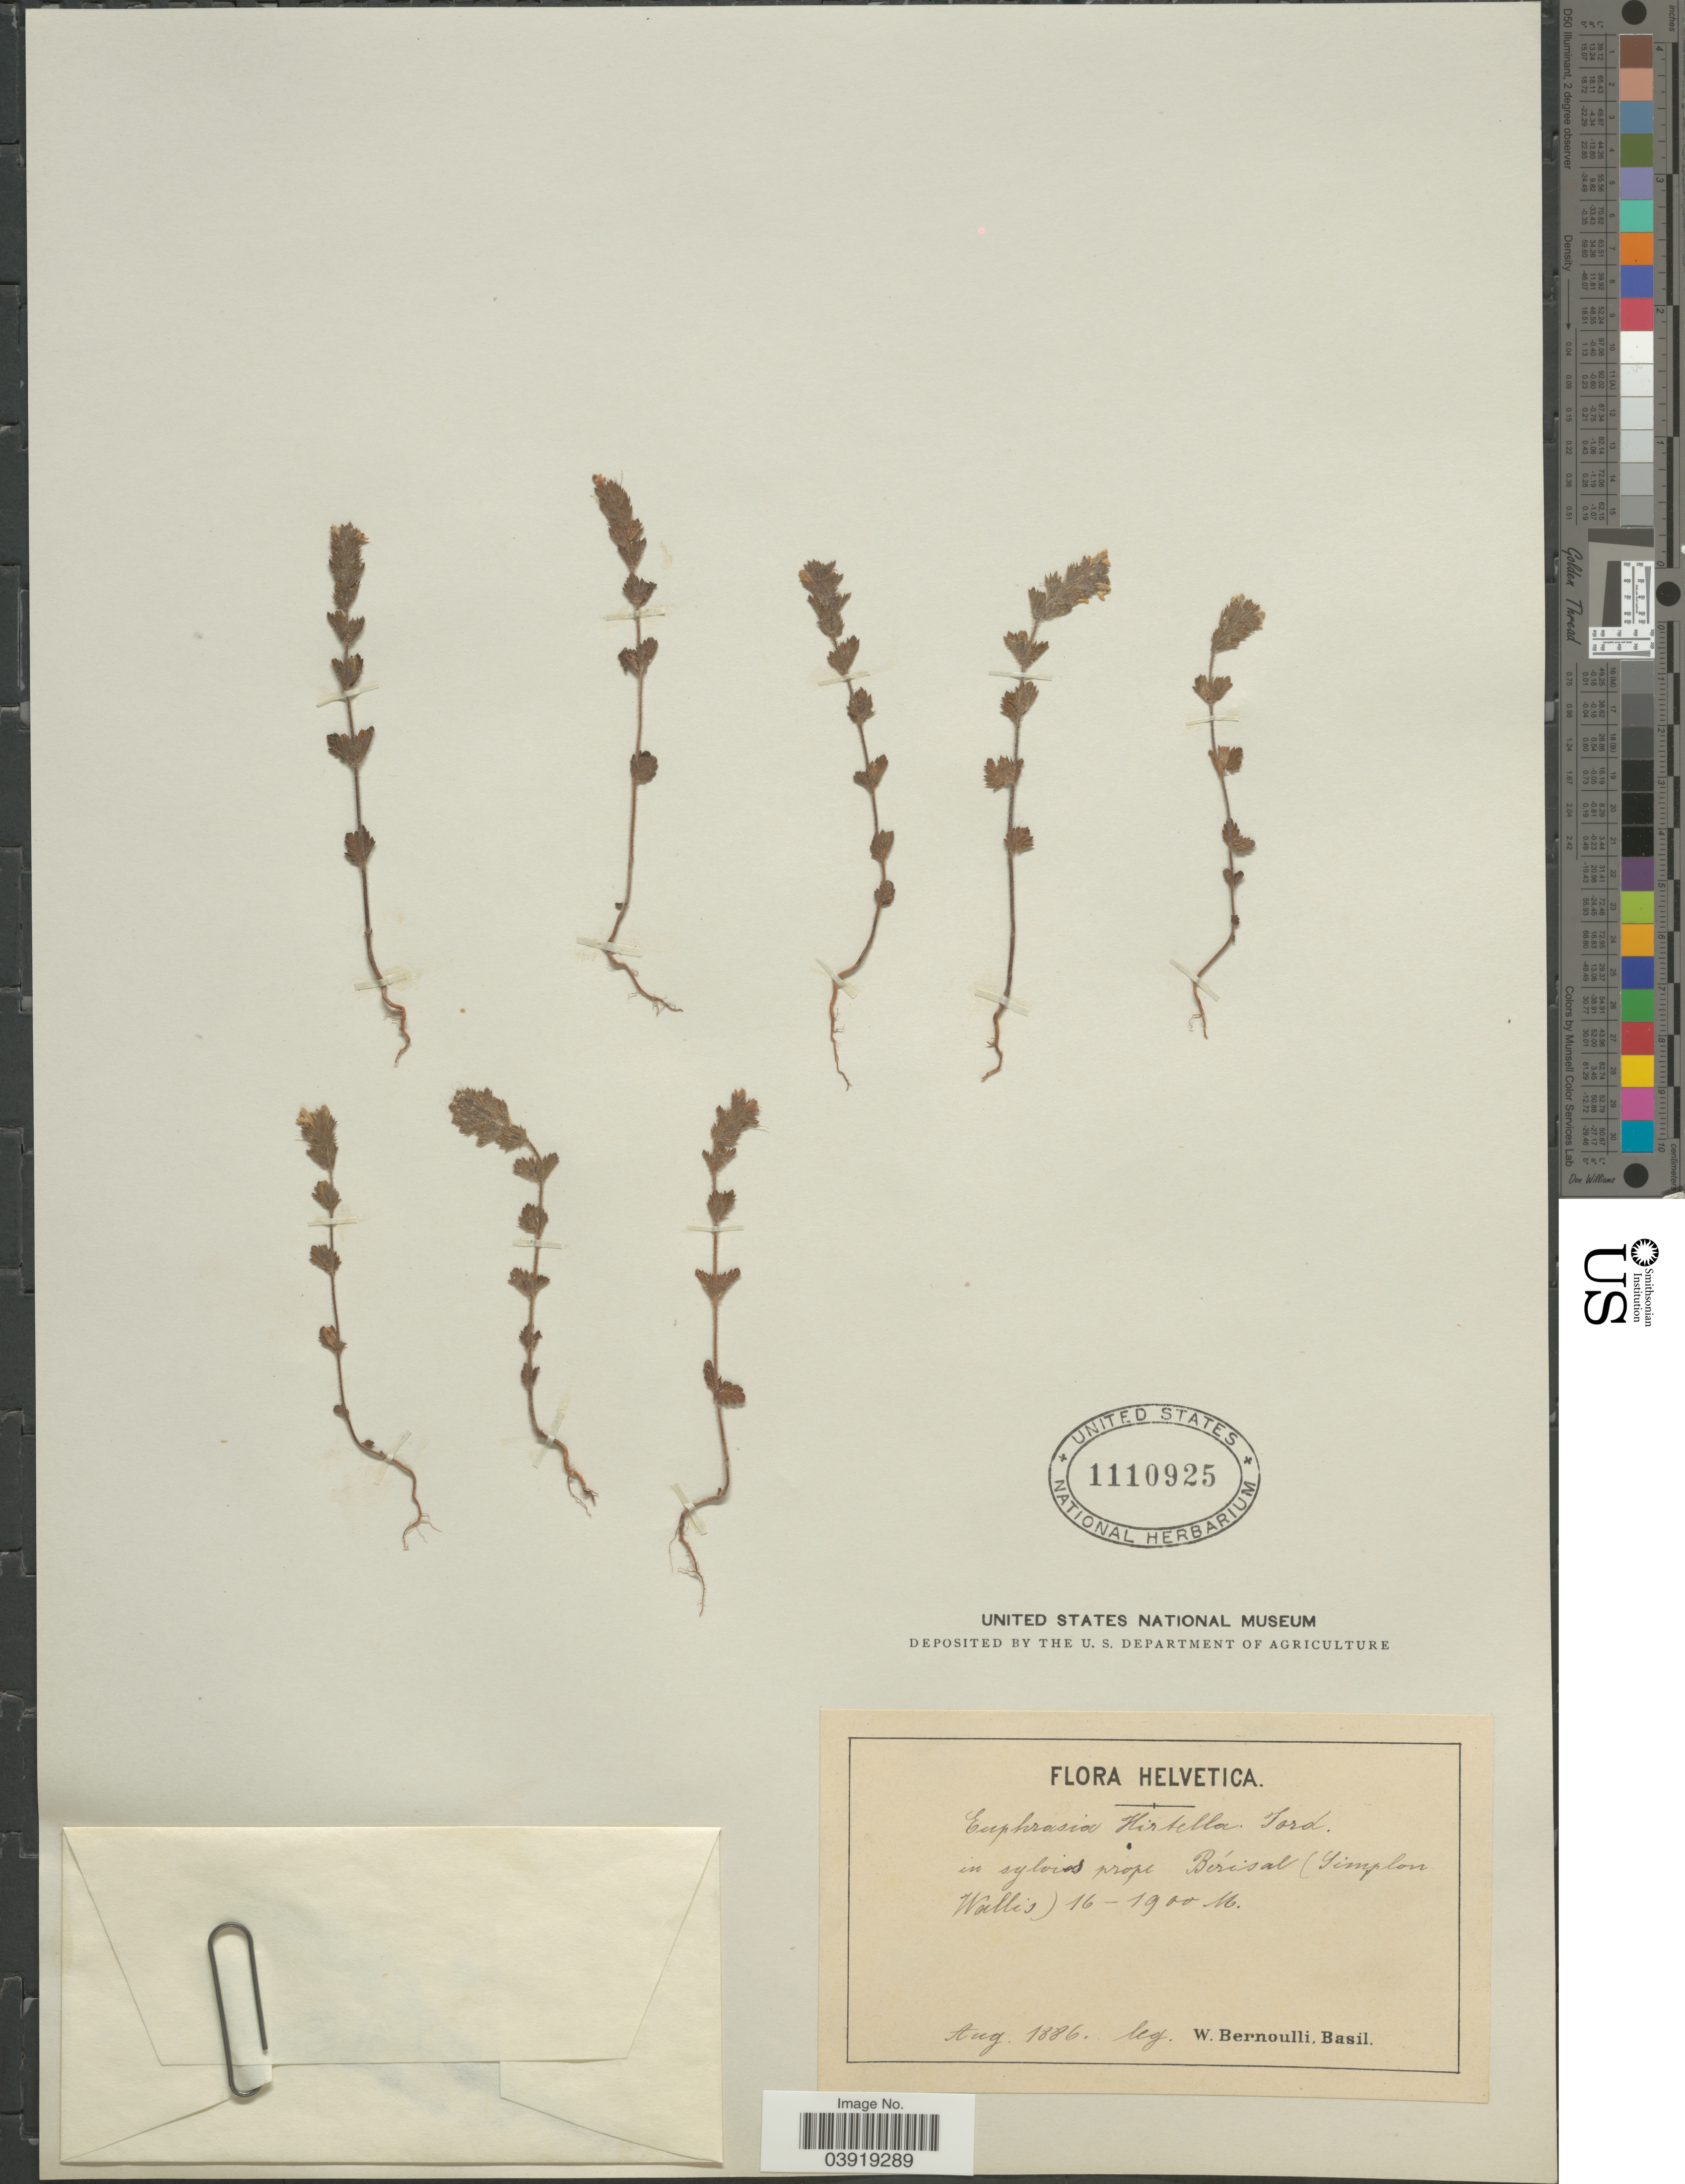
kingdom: Plantae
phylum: Tracheophyta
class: Magnoliopsida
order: Lamiales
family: Orobanchaceae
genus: Euphrasia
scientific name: Euphrasia hirtella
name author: Jord. ex Reut.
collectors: W. Bernoulli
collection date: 1886-08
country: Switzerland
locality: Helvetica. In sylvis prope Bérisal (Gimplon Wallis).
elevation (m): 1600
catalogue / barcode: US 1110925